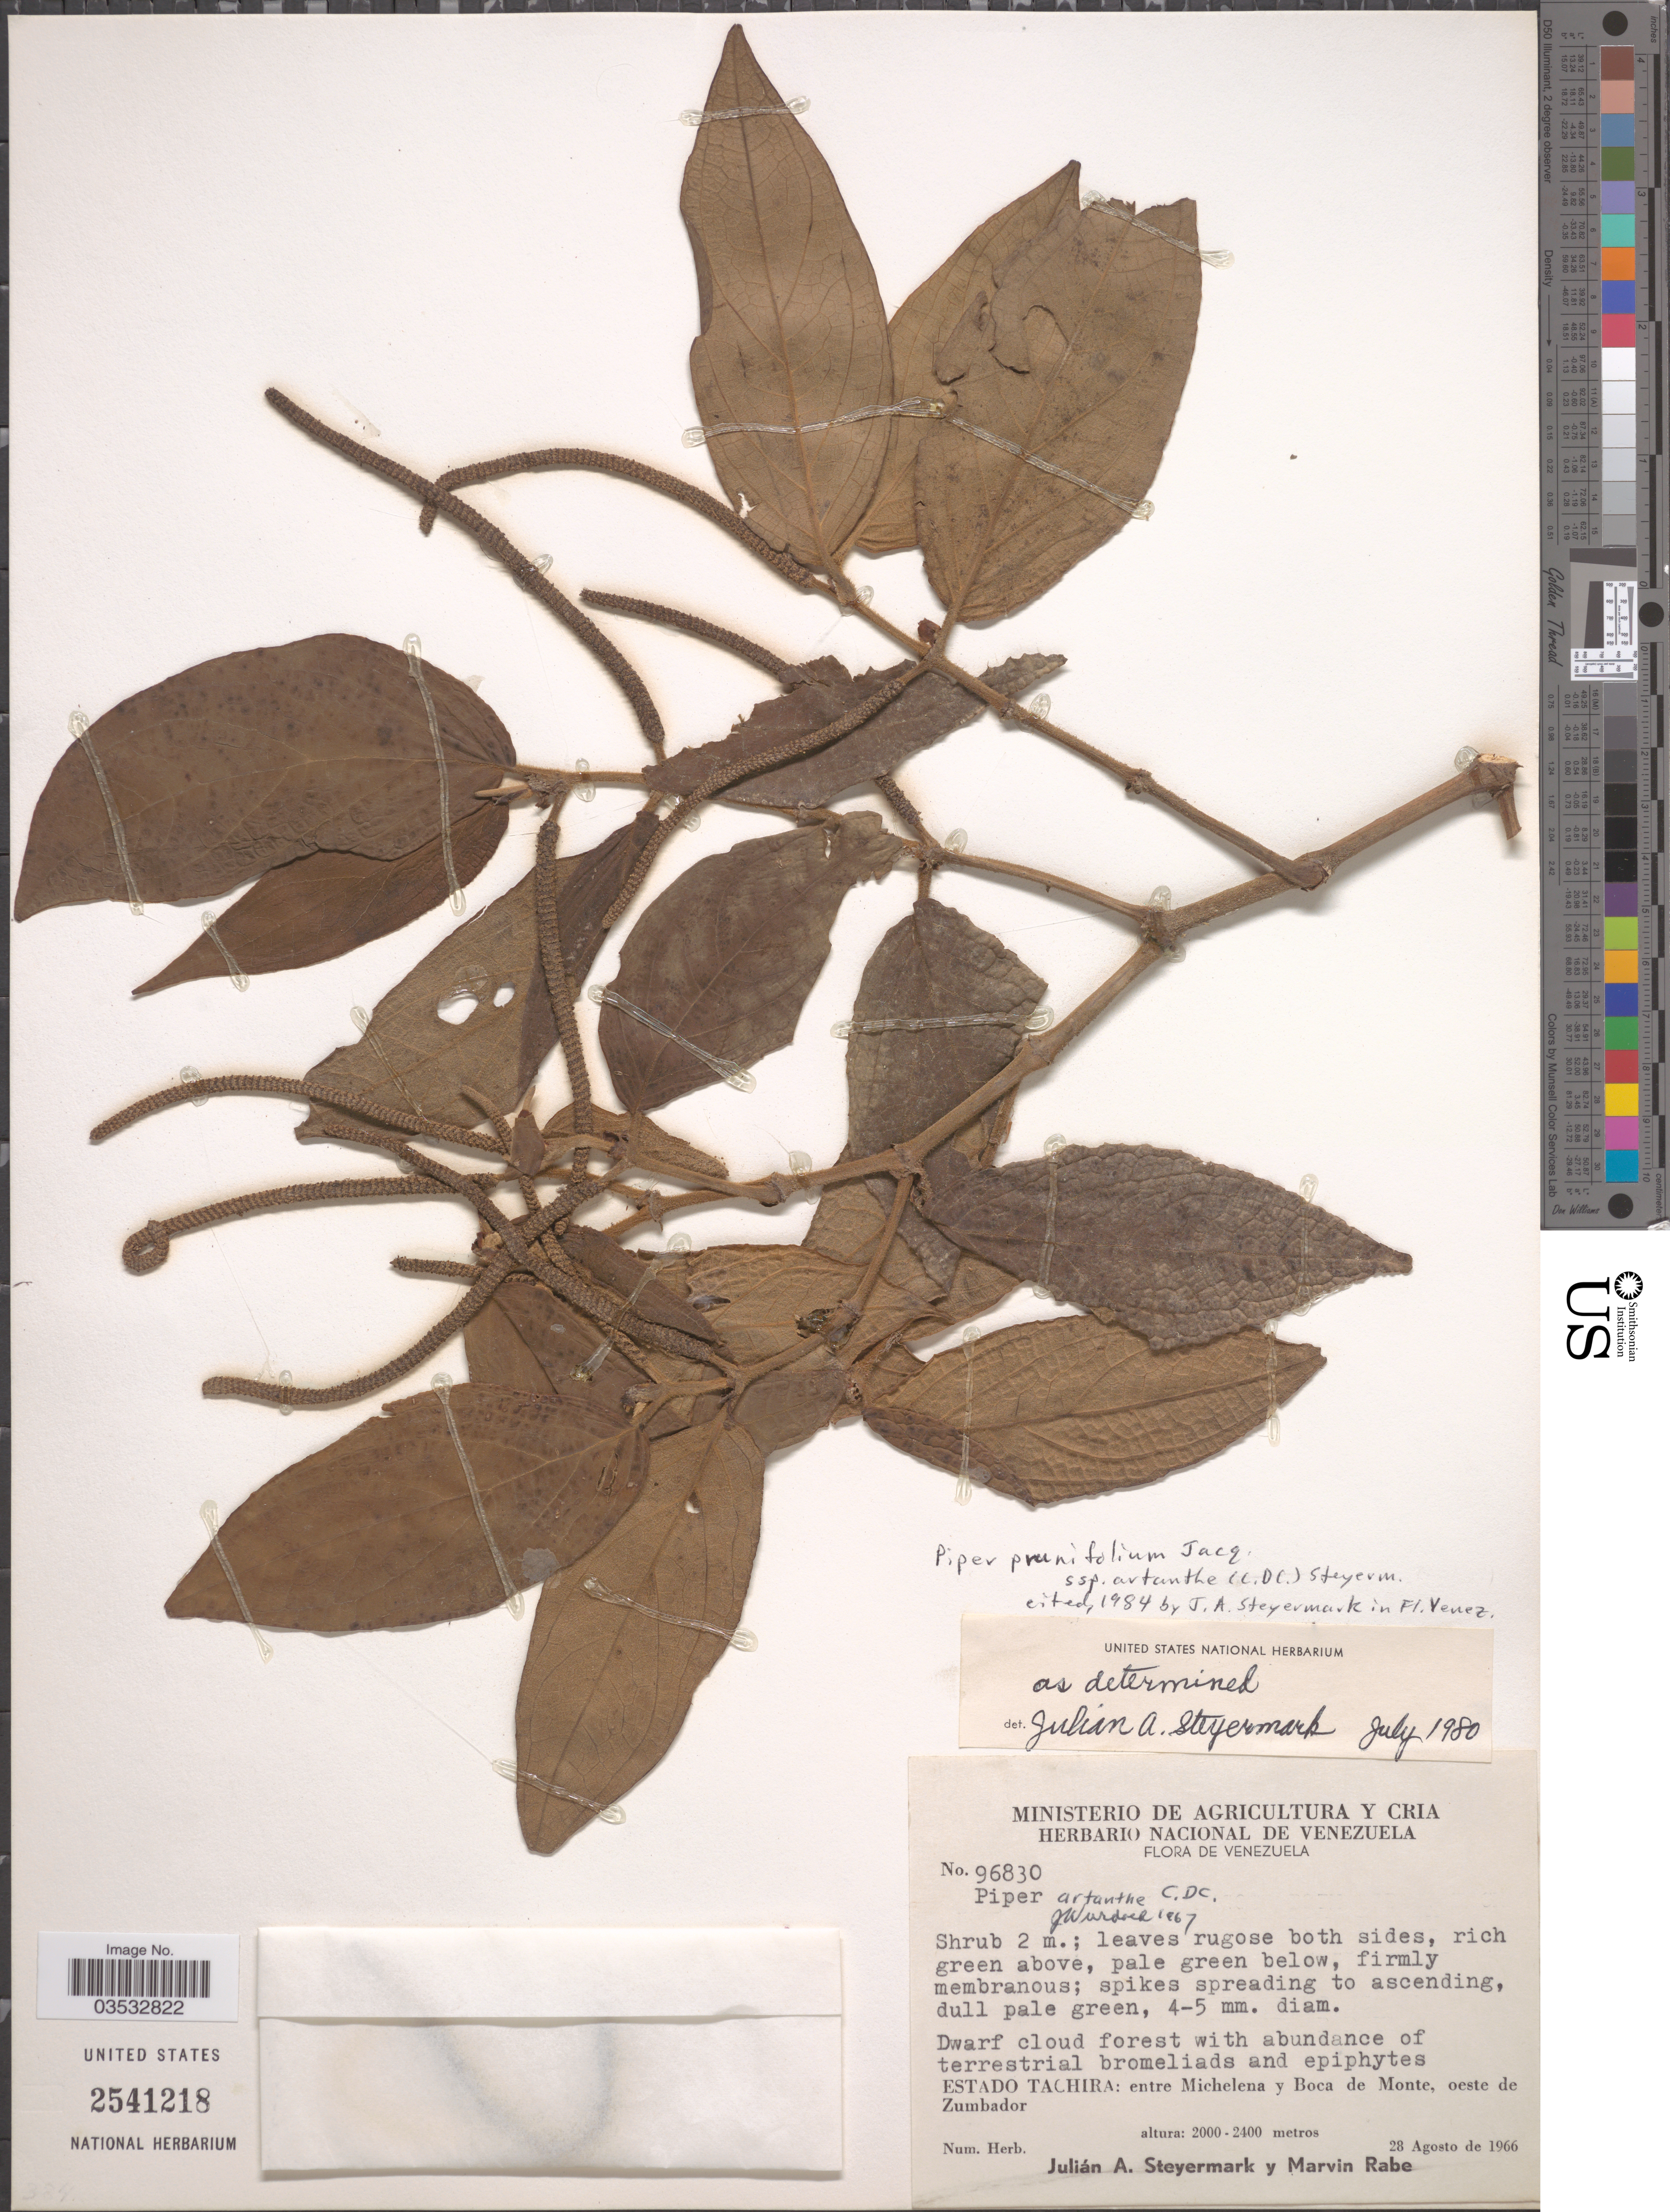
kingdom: Plantae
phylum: Tracheophyta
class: Magnoliopsida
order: Piperales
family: Piperaceae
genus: Piper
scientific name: Piper prunifolium subsp. artanthe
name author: Steyerm.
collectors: J. Steyermark & M. Rabe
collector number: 96830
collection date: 1966-08-28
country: Venezuela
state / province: Tachira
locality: Entre Michelena y Boca de Monte, oeste de Zumbador.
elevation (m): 2000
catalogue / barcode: US 2541218